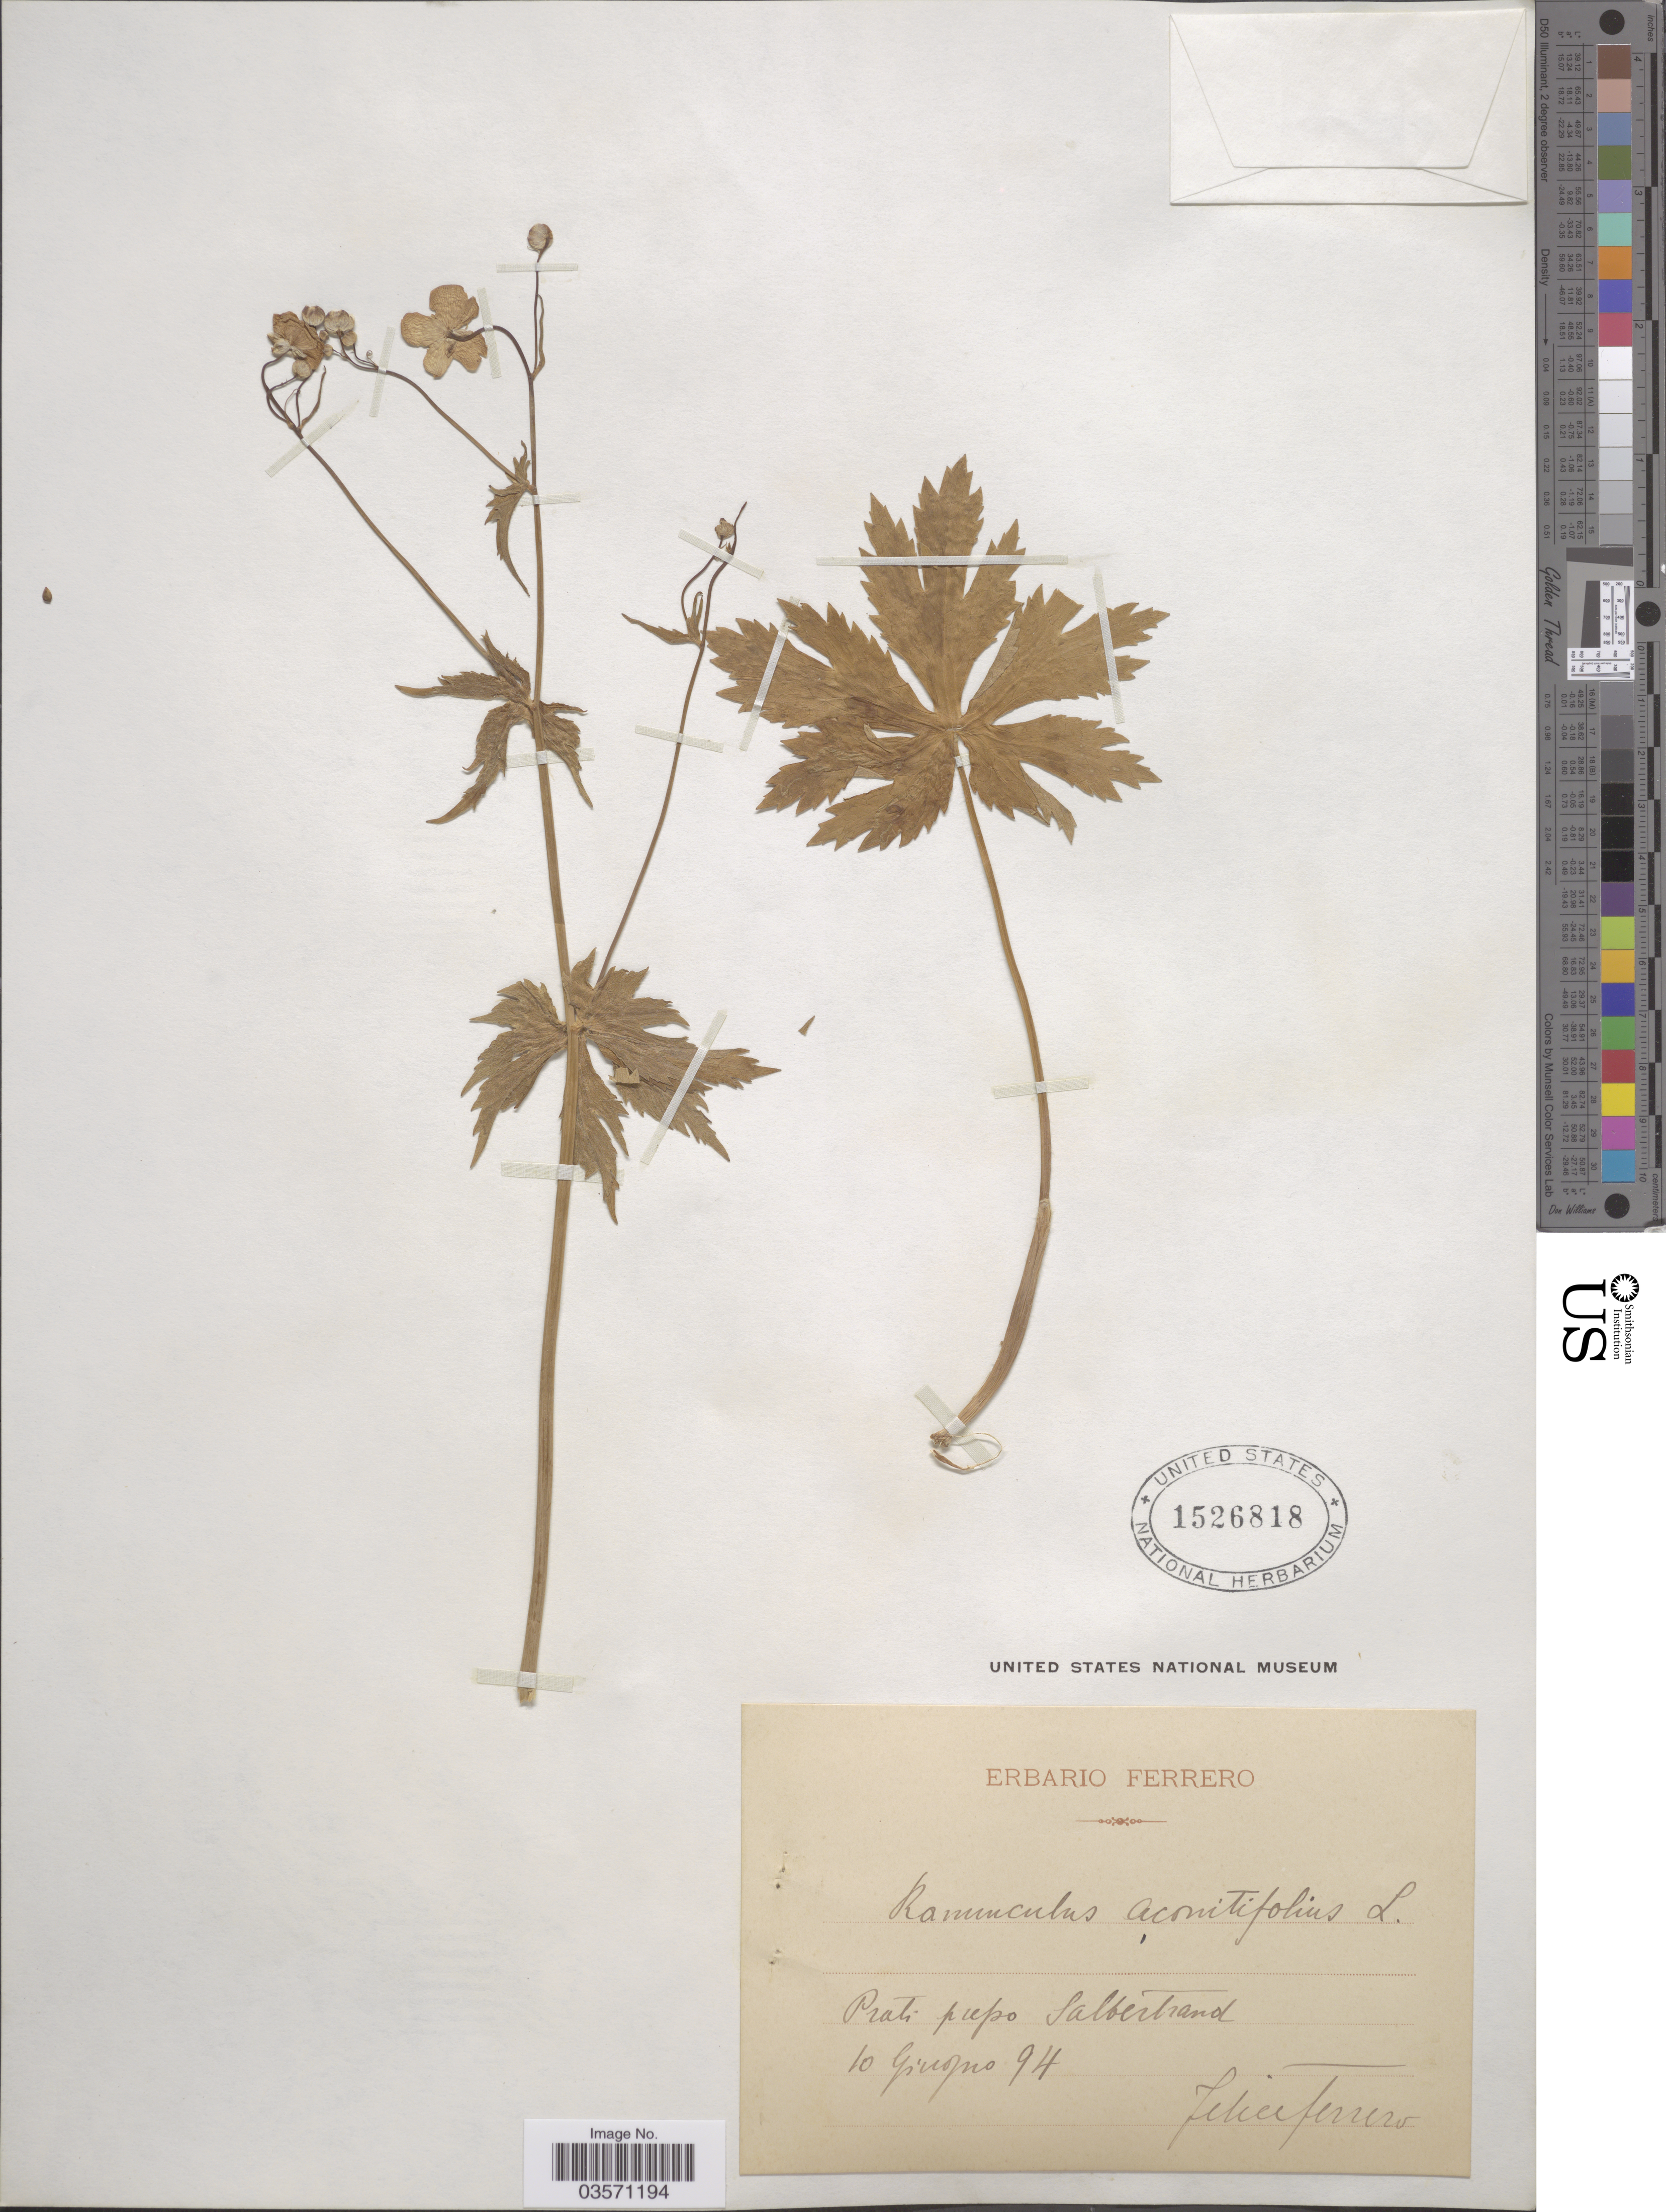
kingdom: Plantae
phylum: Tracheophyta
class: Magnoliopsida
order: Ranunculales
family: Ranunculaceae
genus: Ranunculus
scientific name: Ranunculus aconitifolius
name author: L.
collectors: F. Ferrero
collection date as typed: Transcribed d/m/y: 10/6/94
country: Italy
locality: Prati presso Salbertrand.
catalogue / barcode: US 1526818